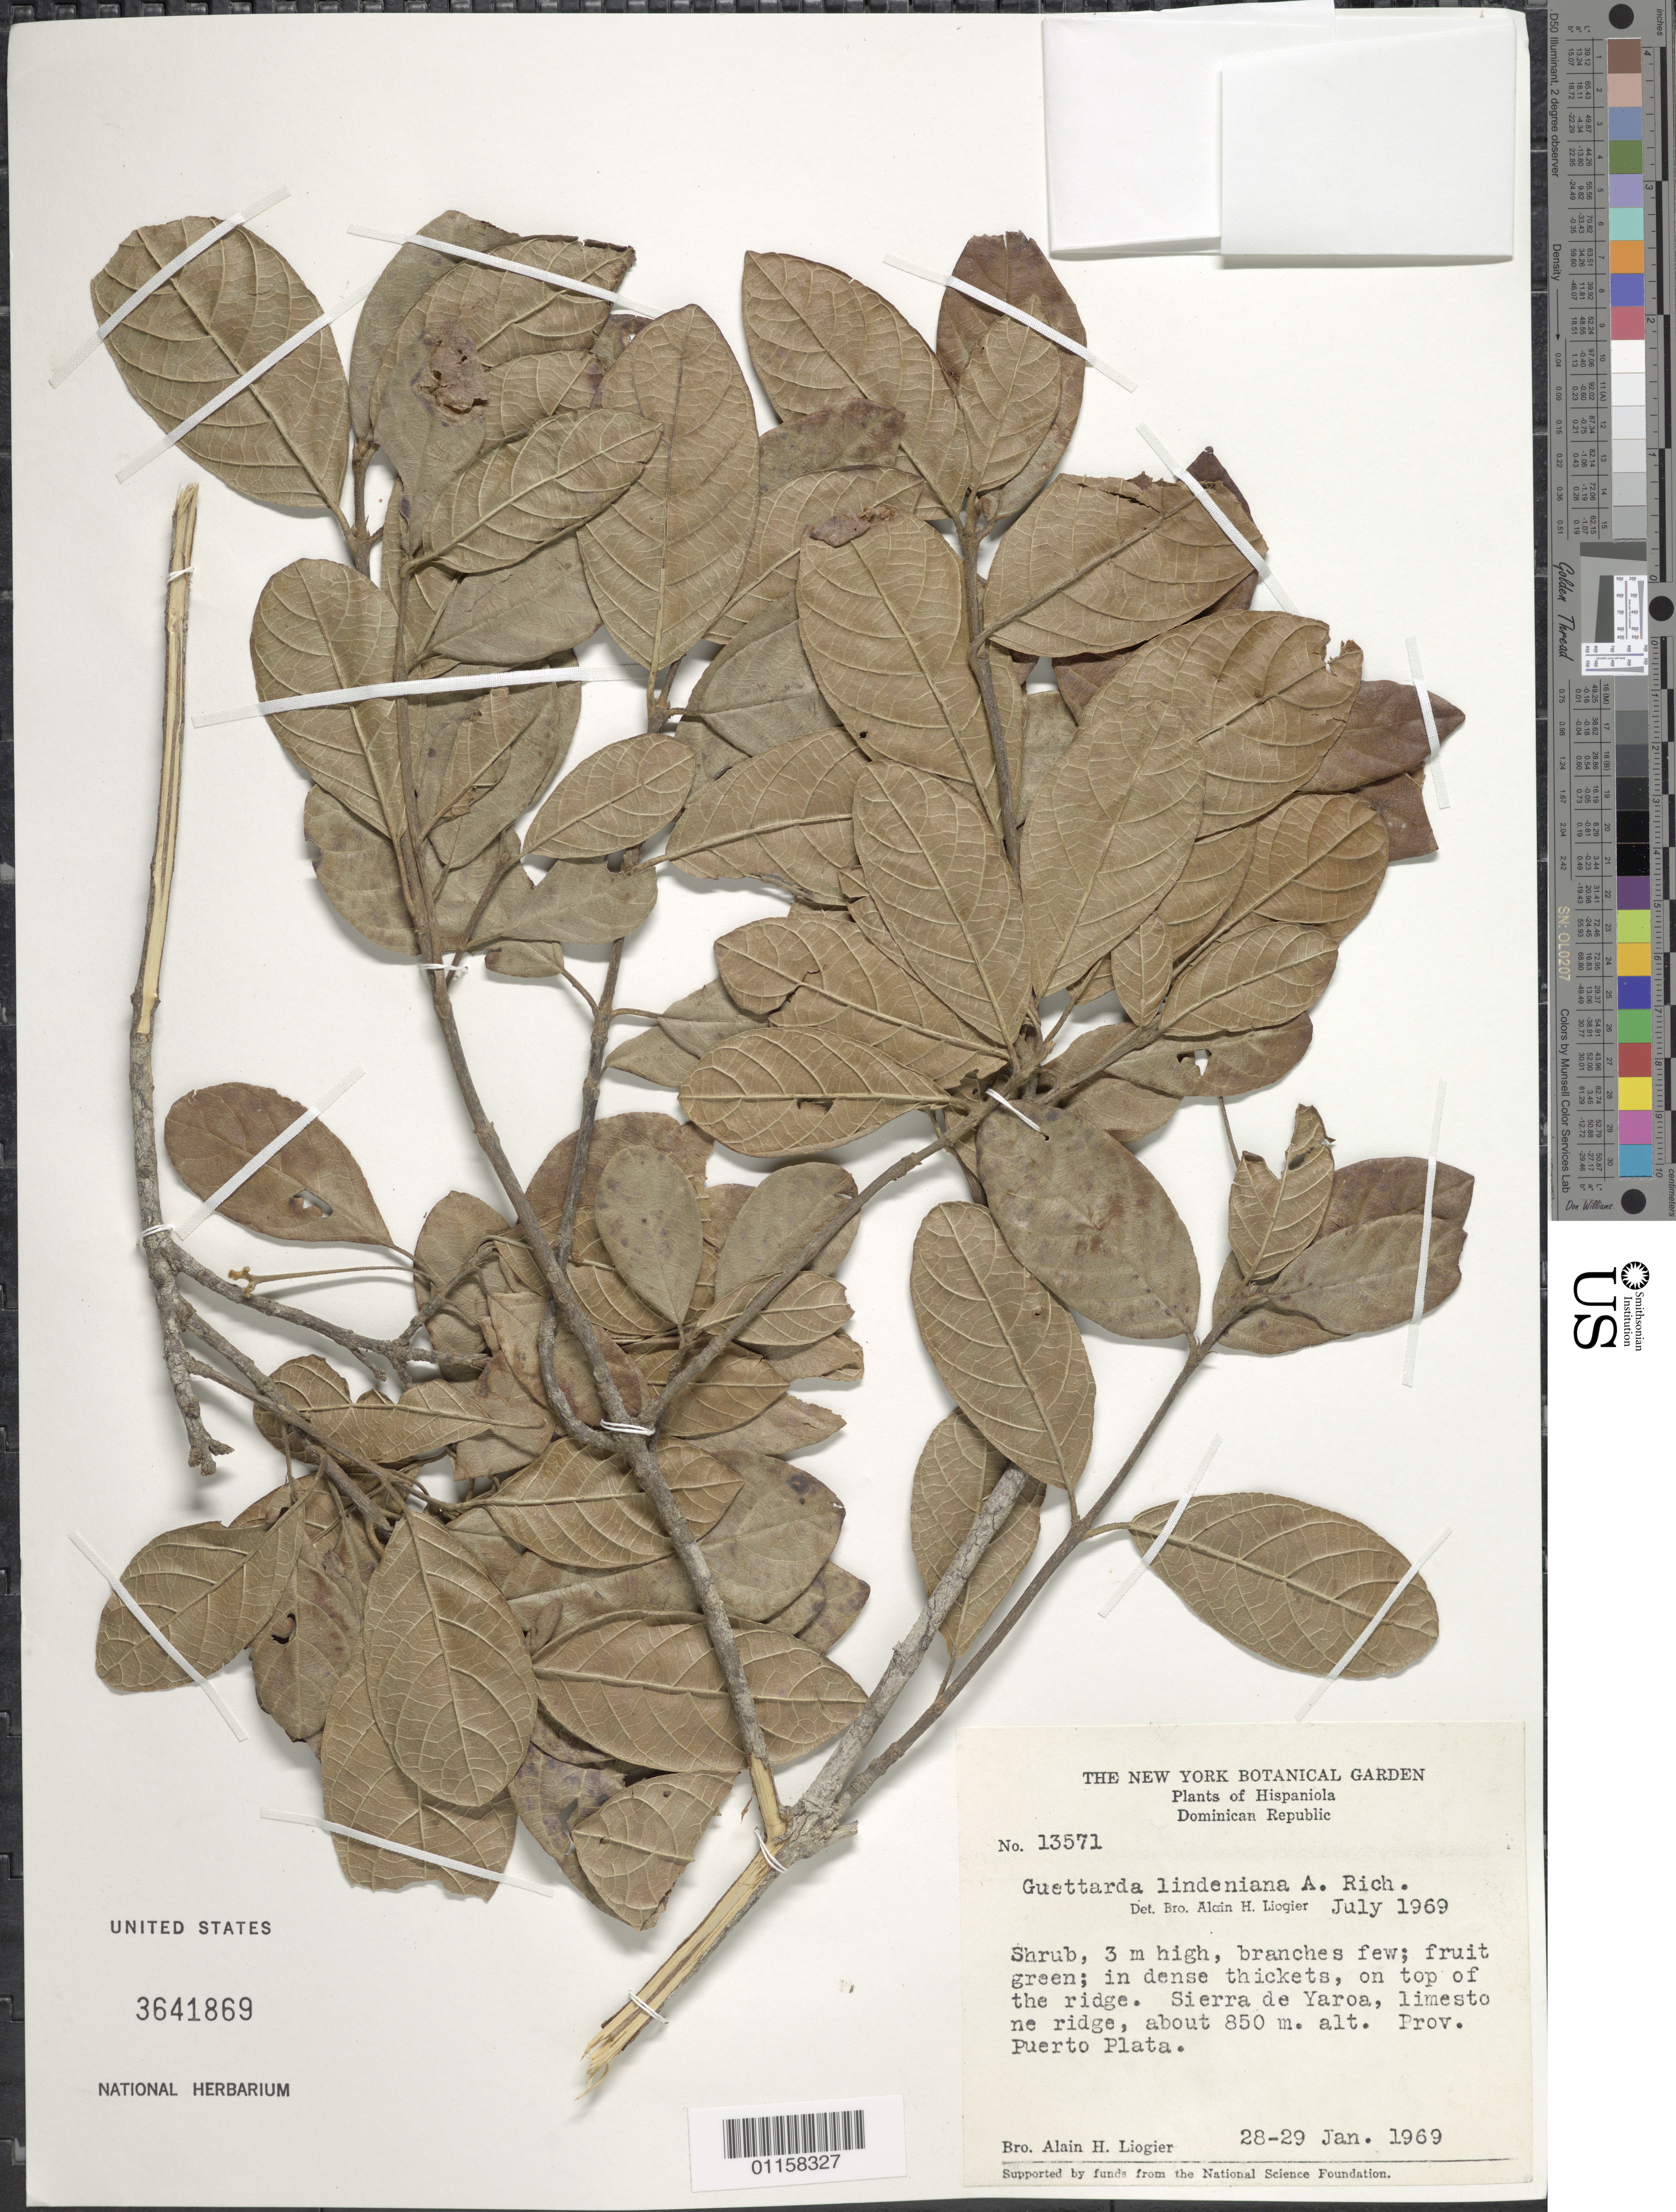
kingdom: Plantae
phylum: Tracheophyta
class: Magnoliopsida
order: Gentianales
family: Rubiaceae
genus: Guettarda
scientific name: Guettarda lindeniana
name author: A. Rich.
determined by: Liogier, Alain H.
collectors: A. H. Liogier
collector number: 13571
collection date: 1969-01-28/1969-01-29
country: Dominican Republic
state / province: Puerto Plata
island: Hispaniola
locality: Sierra de Yaroa.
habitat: Limestone ridge. In dense thickets, on top of the ridge.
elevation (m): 850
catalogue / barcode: US 3641869